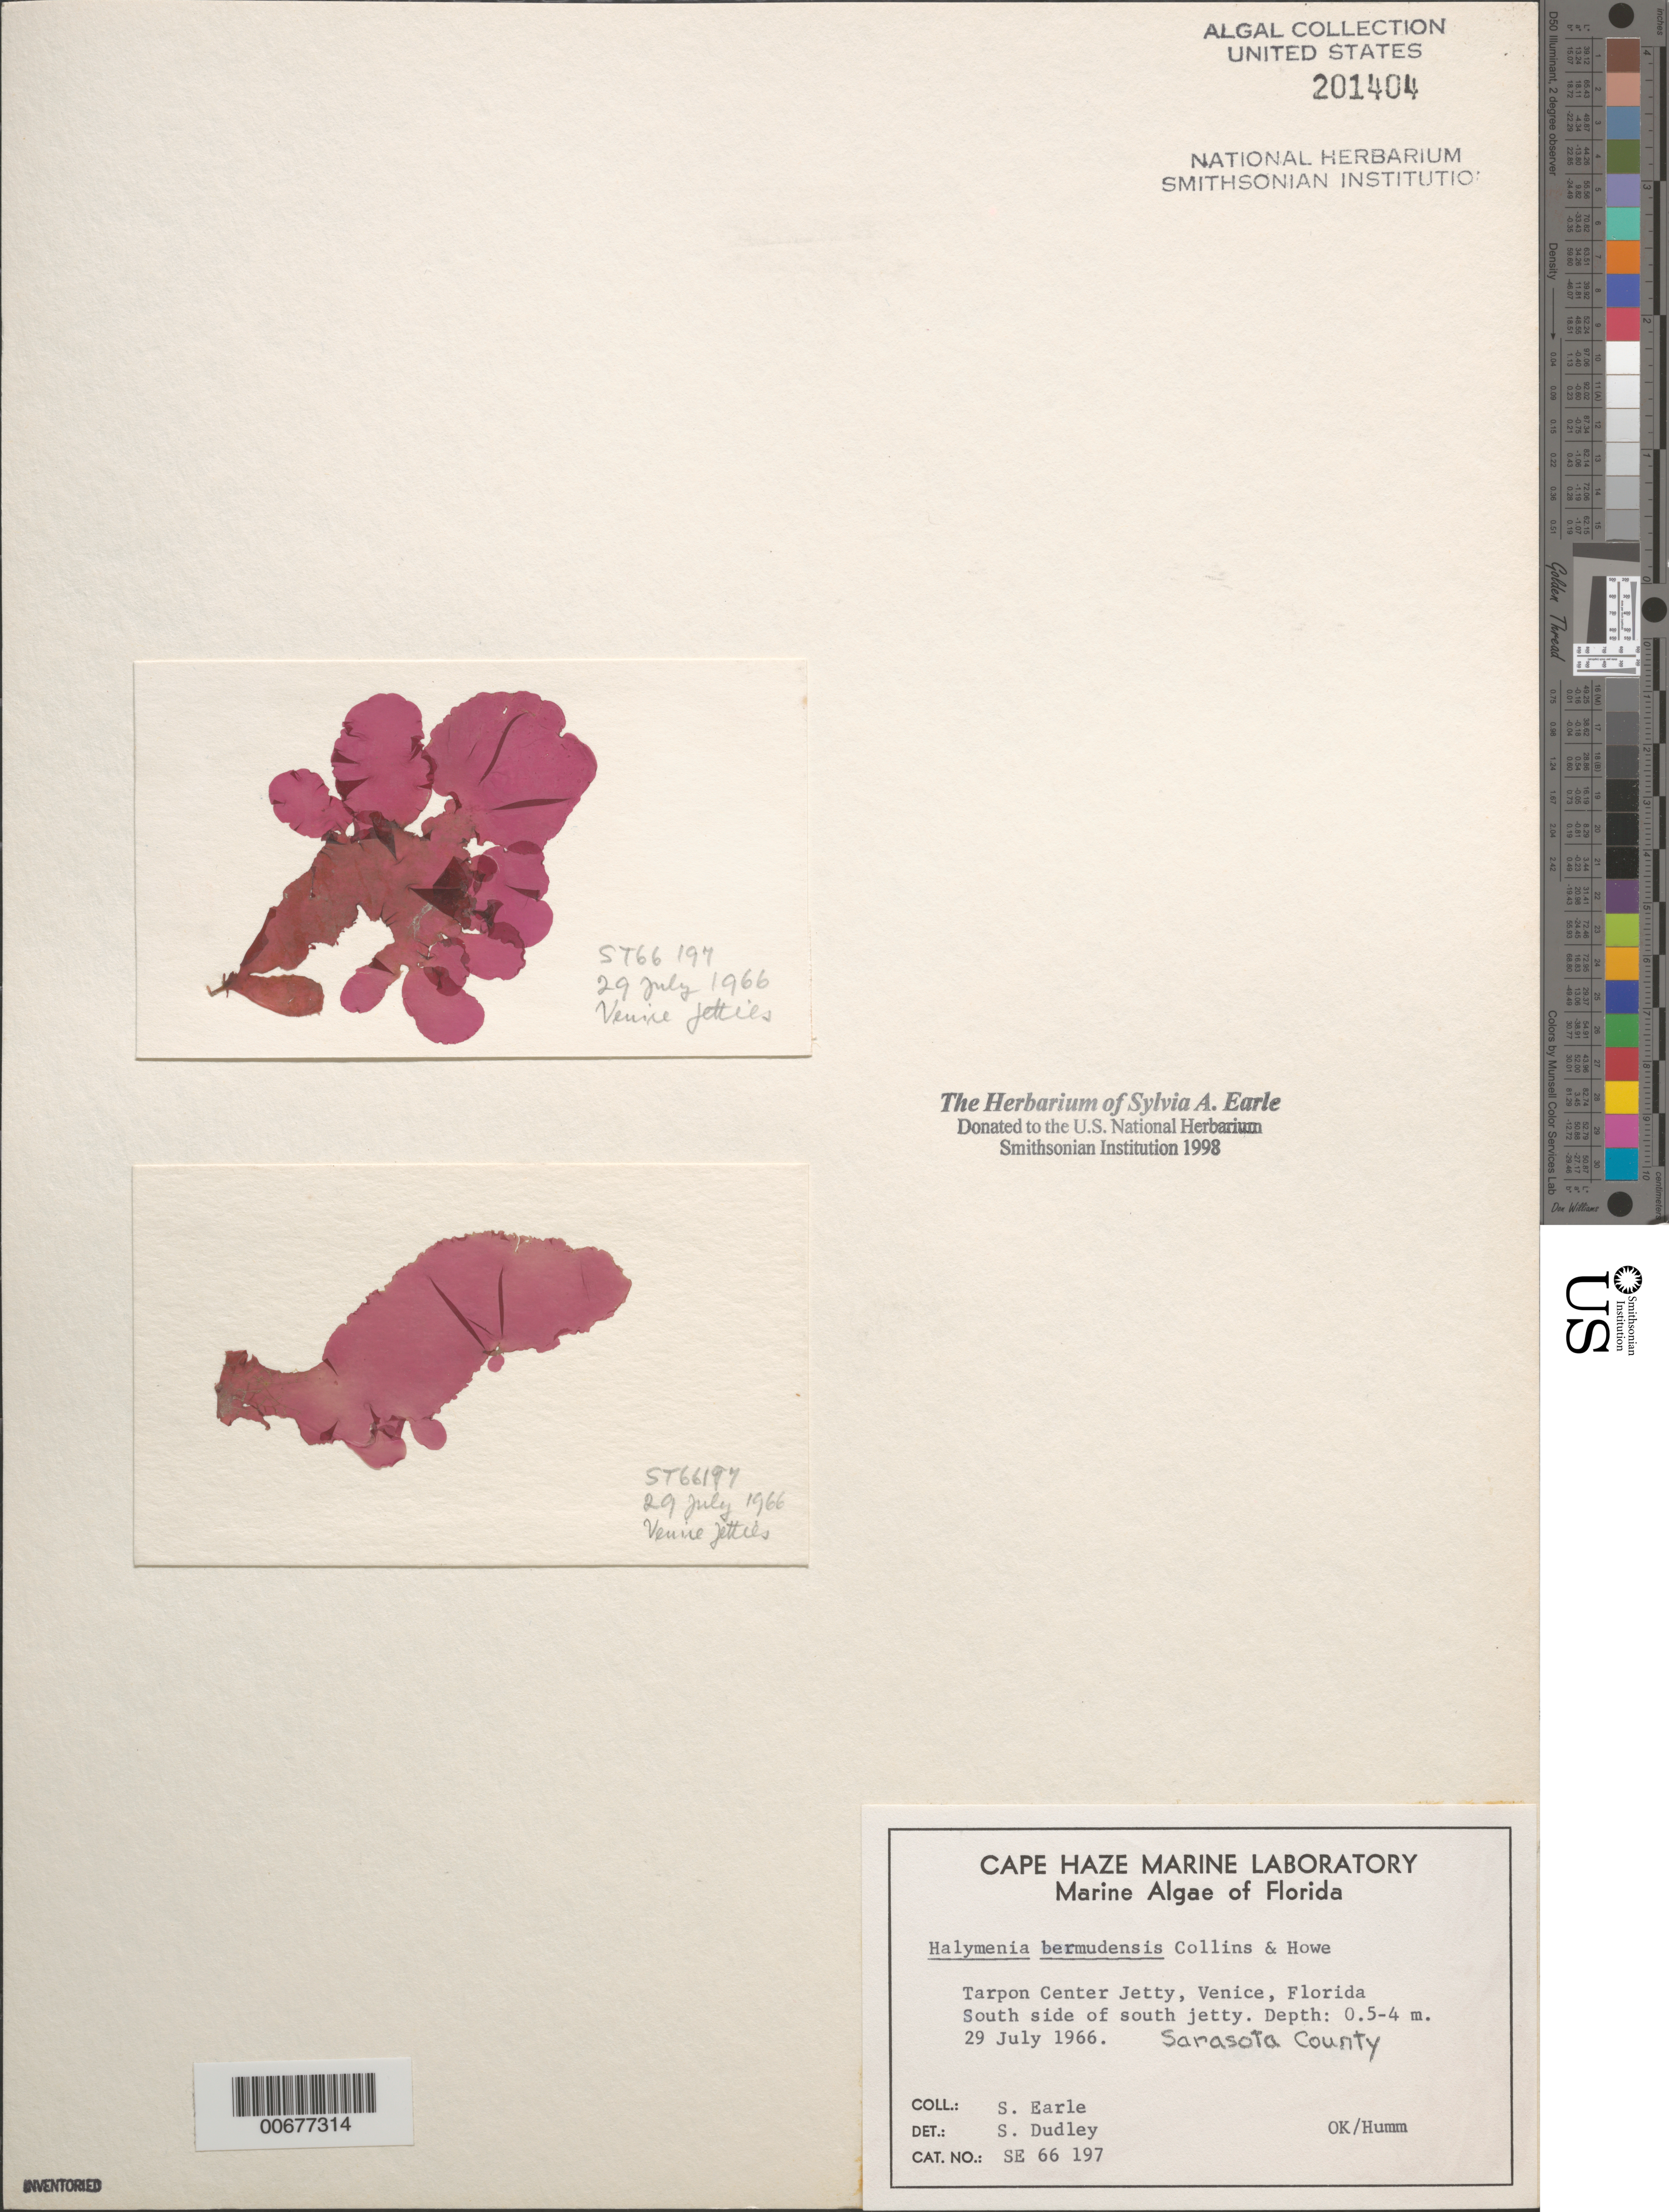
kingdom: Plantae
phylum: Rhodophyta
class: Florideophyceae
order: Halymeniales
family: Halymeniaceae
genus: Cryptonemia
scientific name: Cryptonemia bermudensis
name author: (Collins & M. Howe) C.W.Schneid. et al.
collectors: S. A. Earle & H. Teas III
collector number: SE 66197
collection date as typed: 29 Jul 1966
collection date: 1966-07-29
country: United States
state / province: Florida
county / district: Sarasota County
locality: Tarpon Center jetty, Venice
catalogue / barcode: US 201404